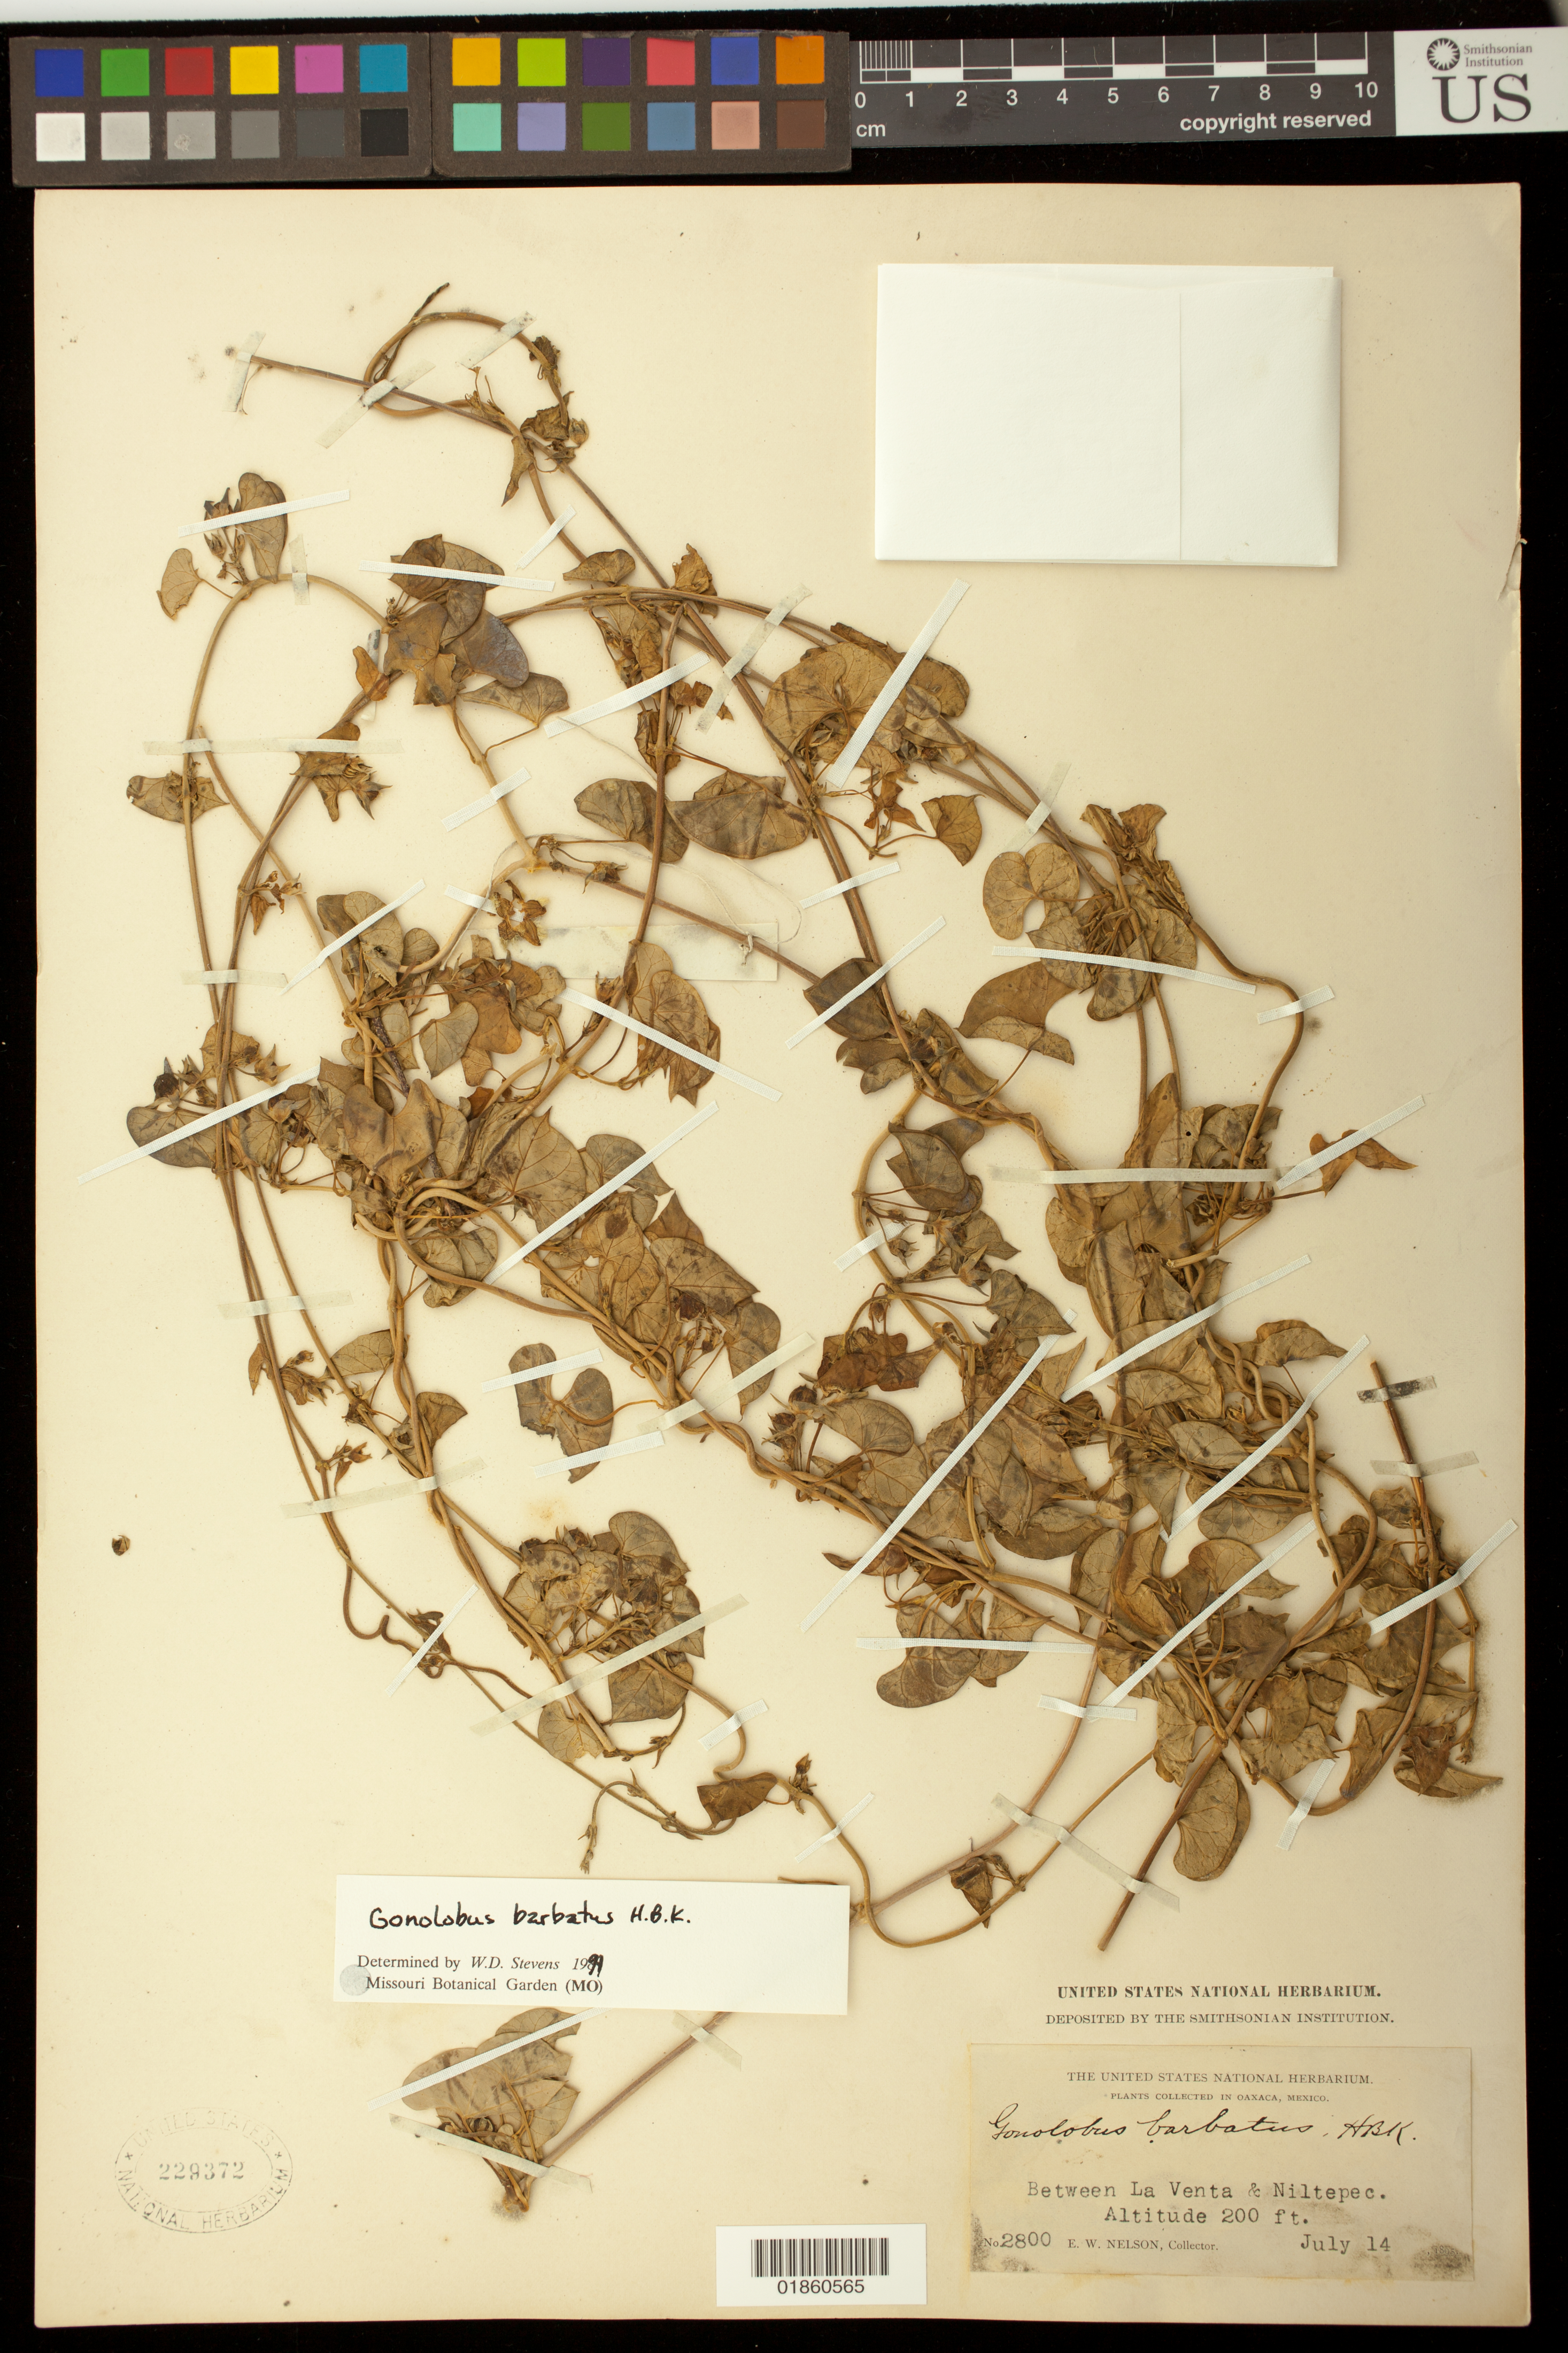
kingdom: Plantae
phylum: Tracheophyta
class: Magnoliopsida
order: Gentianales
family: Apocynaceae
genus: Gonolobus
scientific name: Gonolobus barbatus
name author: Kunth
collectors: E. W. Nelson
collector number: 2800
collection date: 1895-07-14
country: Mexico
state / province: Oaxaca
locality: Between La Venta & Niltepec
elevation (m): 61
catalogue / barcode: US 229372